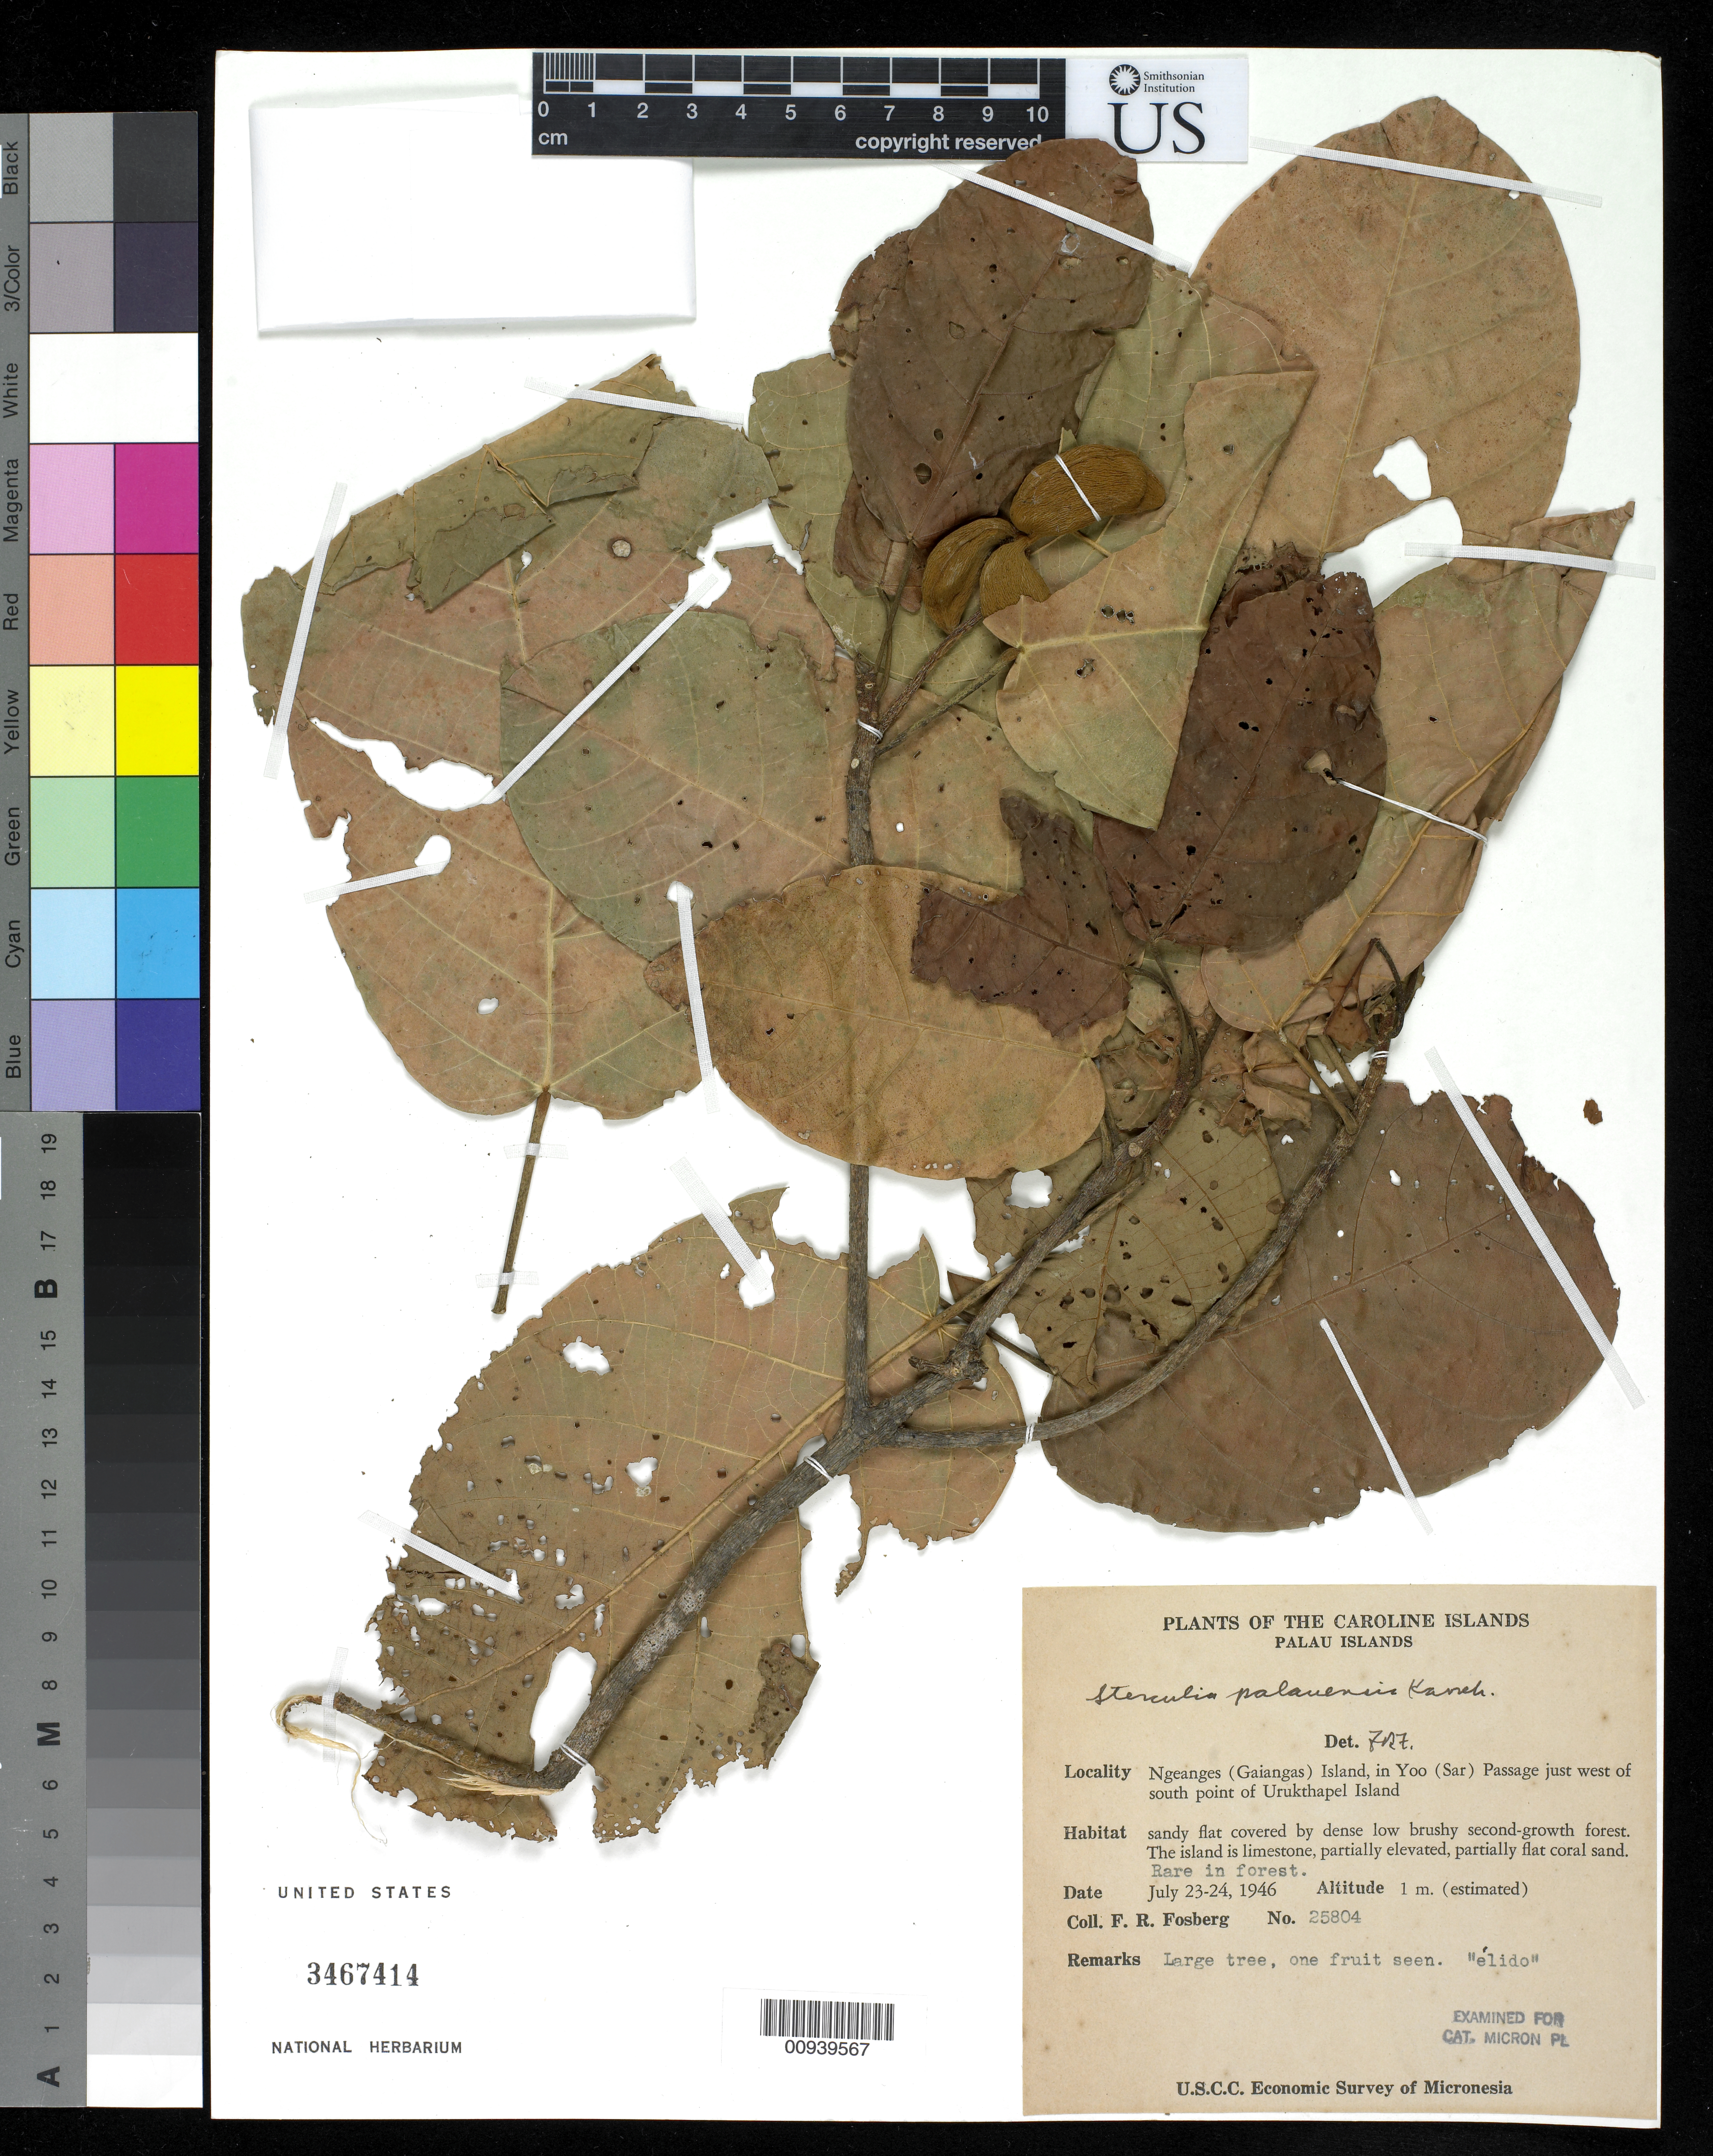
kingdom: Plantae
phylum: Tracheophyta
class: Magnoliopsida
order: Malvales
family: Malvaceae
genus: Sterculia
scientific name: Sterculia palauensis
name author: Kaneh.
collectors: F. R. Fosberg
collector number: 25804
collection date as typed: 23 Jul 1946 to 24 Jul 1946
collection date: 1946-07-23/1946-07-24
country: Palau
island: Ngeanges (Gaiangas)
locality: In Yoo (Sar) Passage just west of south point of Urukthapel Island (Also known as Gaiangas I.)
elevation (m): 1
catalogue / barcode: US 3467414